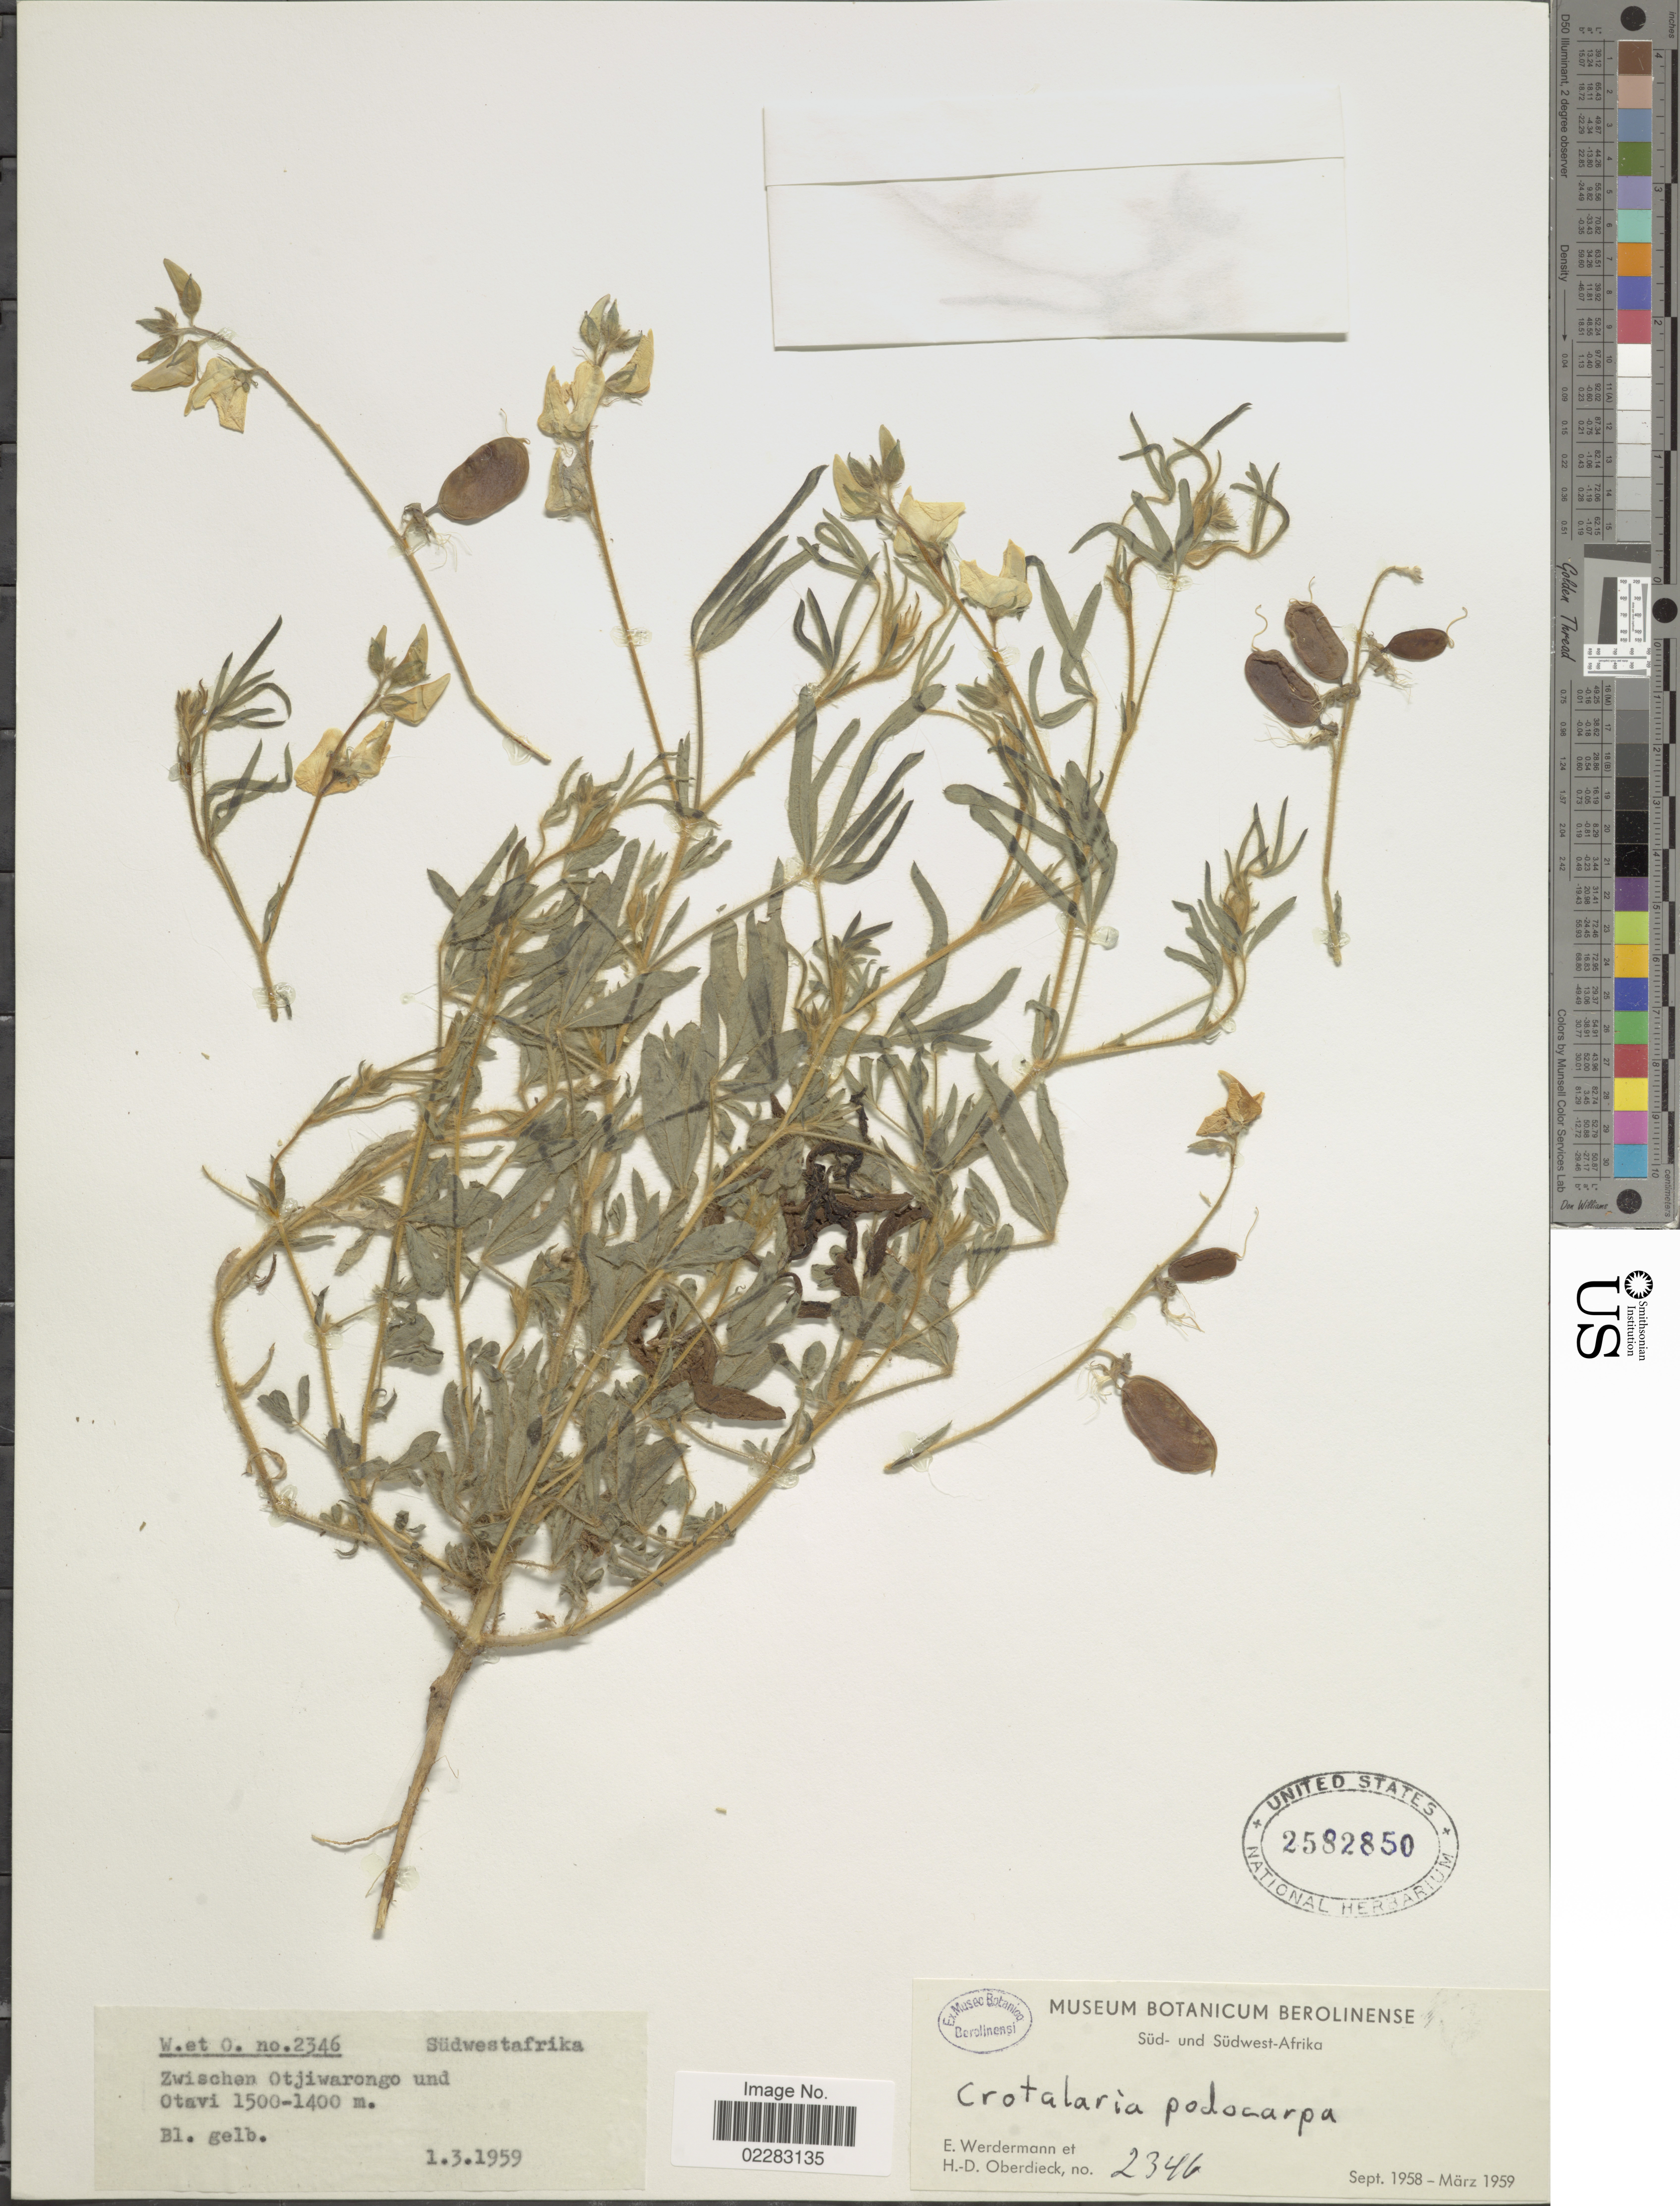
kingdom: Plantae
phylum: Tracheophyta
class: Magnoliopsida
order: Fabales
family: Fabaceae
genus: Crotalaria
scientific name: Crotalaria podocarpa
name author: DC.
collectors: E. Werdermann & H. Oberdieck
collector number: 2346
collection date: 1958-09/1959-03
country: Namibia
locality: Südwestafrika, Zwischen Otjiwarongo und Otavi.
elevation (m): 1400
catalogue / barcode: US 2582850